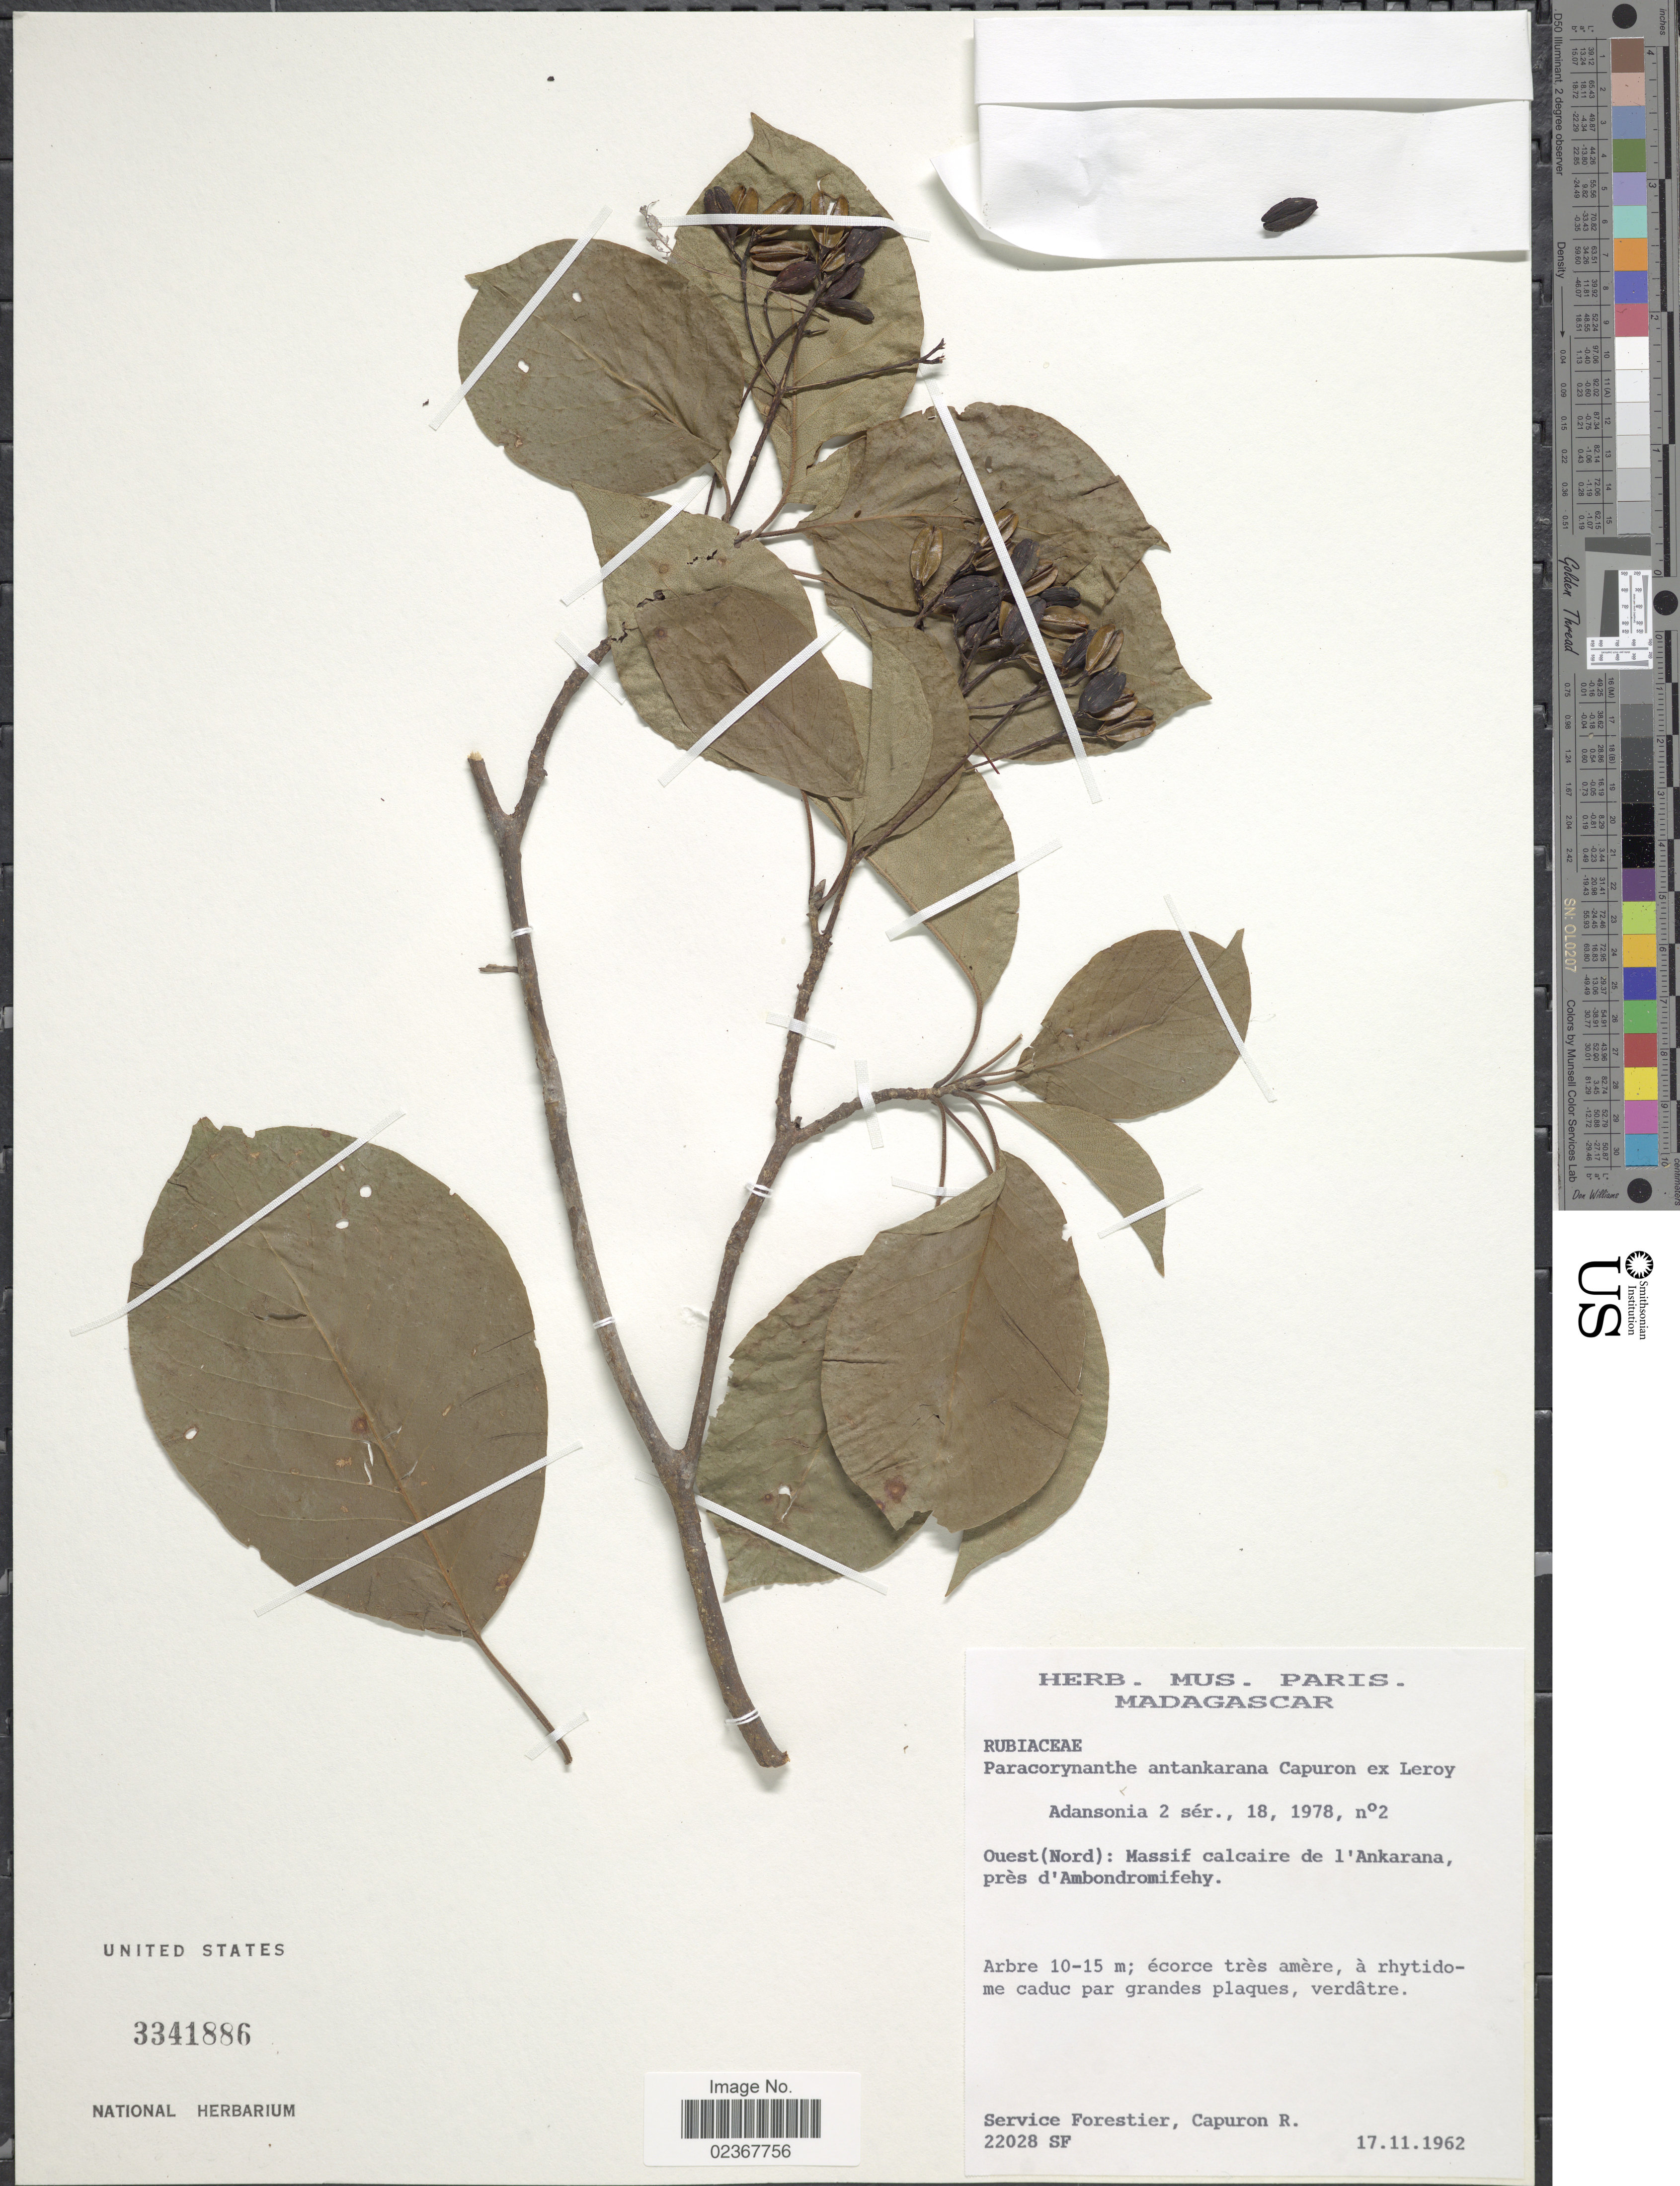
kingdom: Plantae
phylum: Tracheophyta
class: Magnoliopsida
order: Gentianales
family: Rubiaceae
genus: Paracorynanthe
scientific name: Paracorynanthe antankarana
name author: Capuron ex J.-F. Leroy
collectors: Service Forestier & R. Capuron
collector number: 22028SF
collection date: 1962-11-17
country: Madagascar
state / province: Diana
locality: Ouest(Nord): Massif clacaire de l'Ankarana, pres d'Ambondromifehy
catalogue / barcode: US 3341886